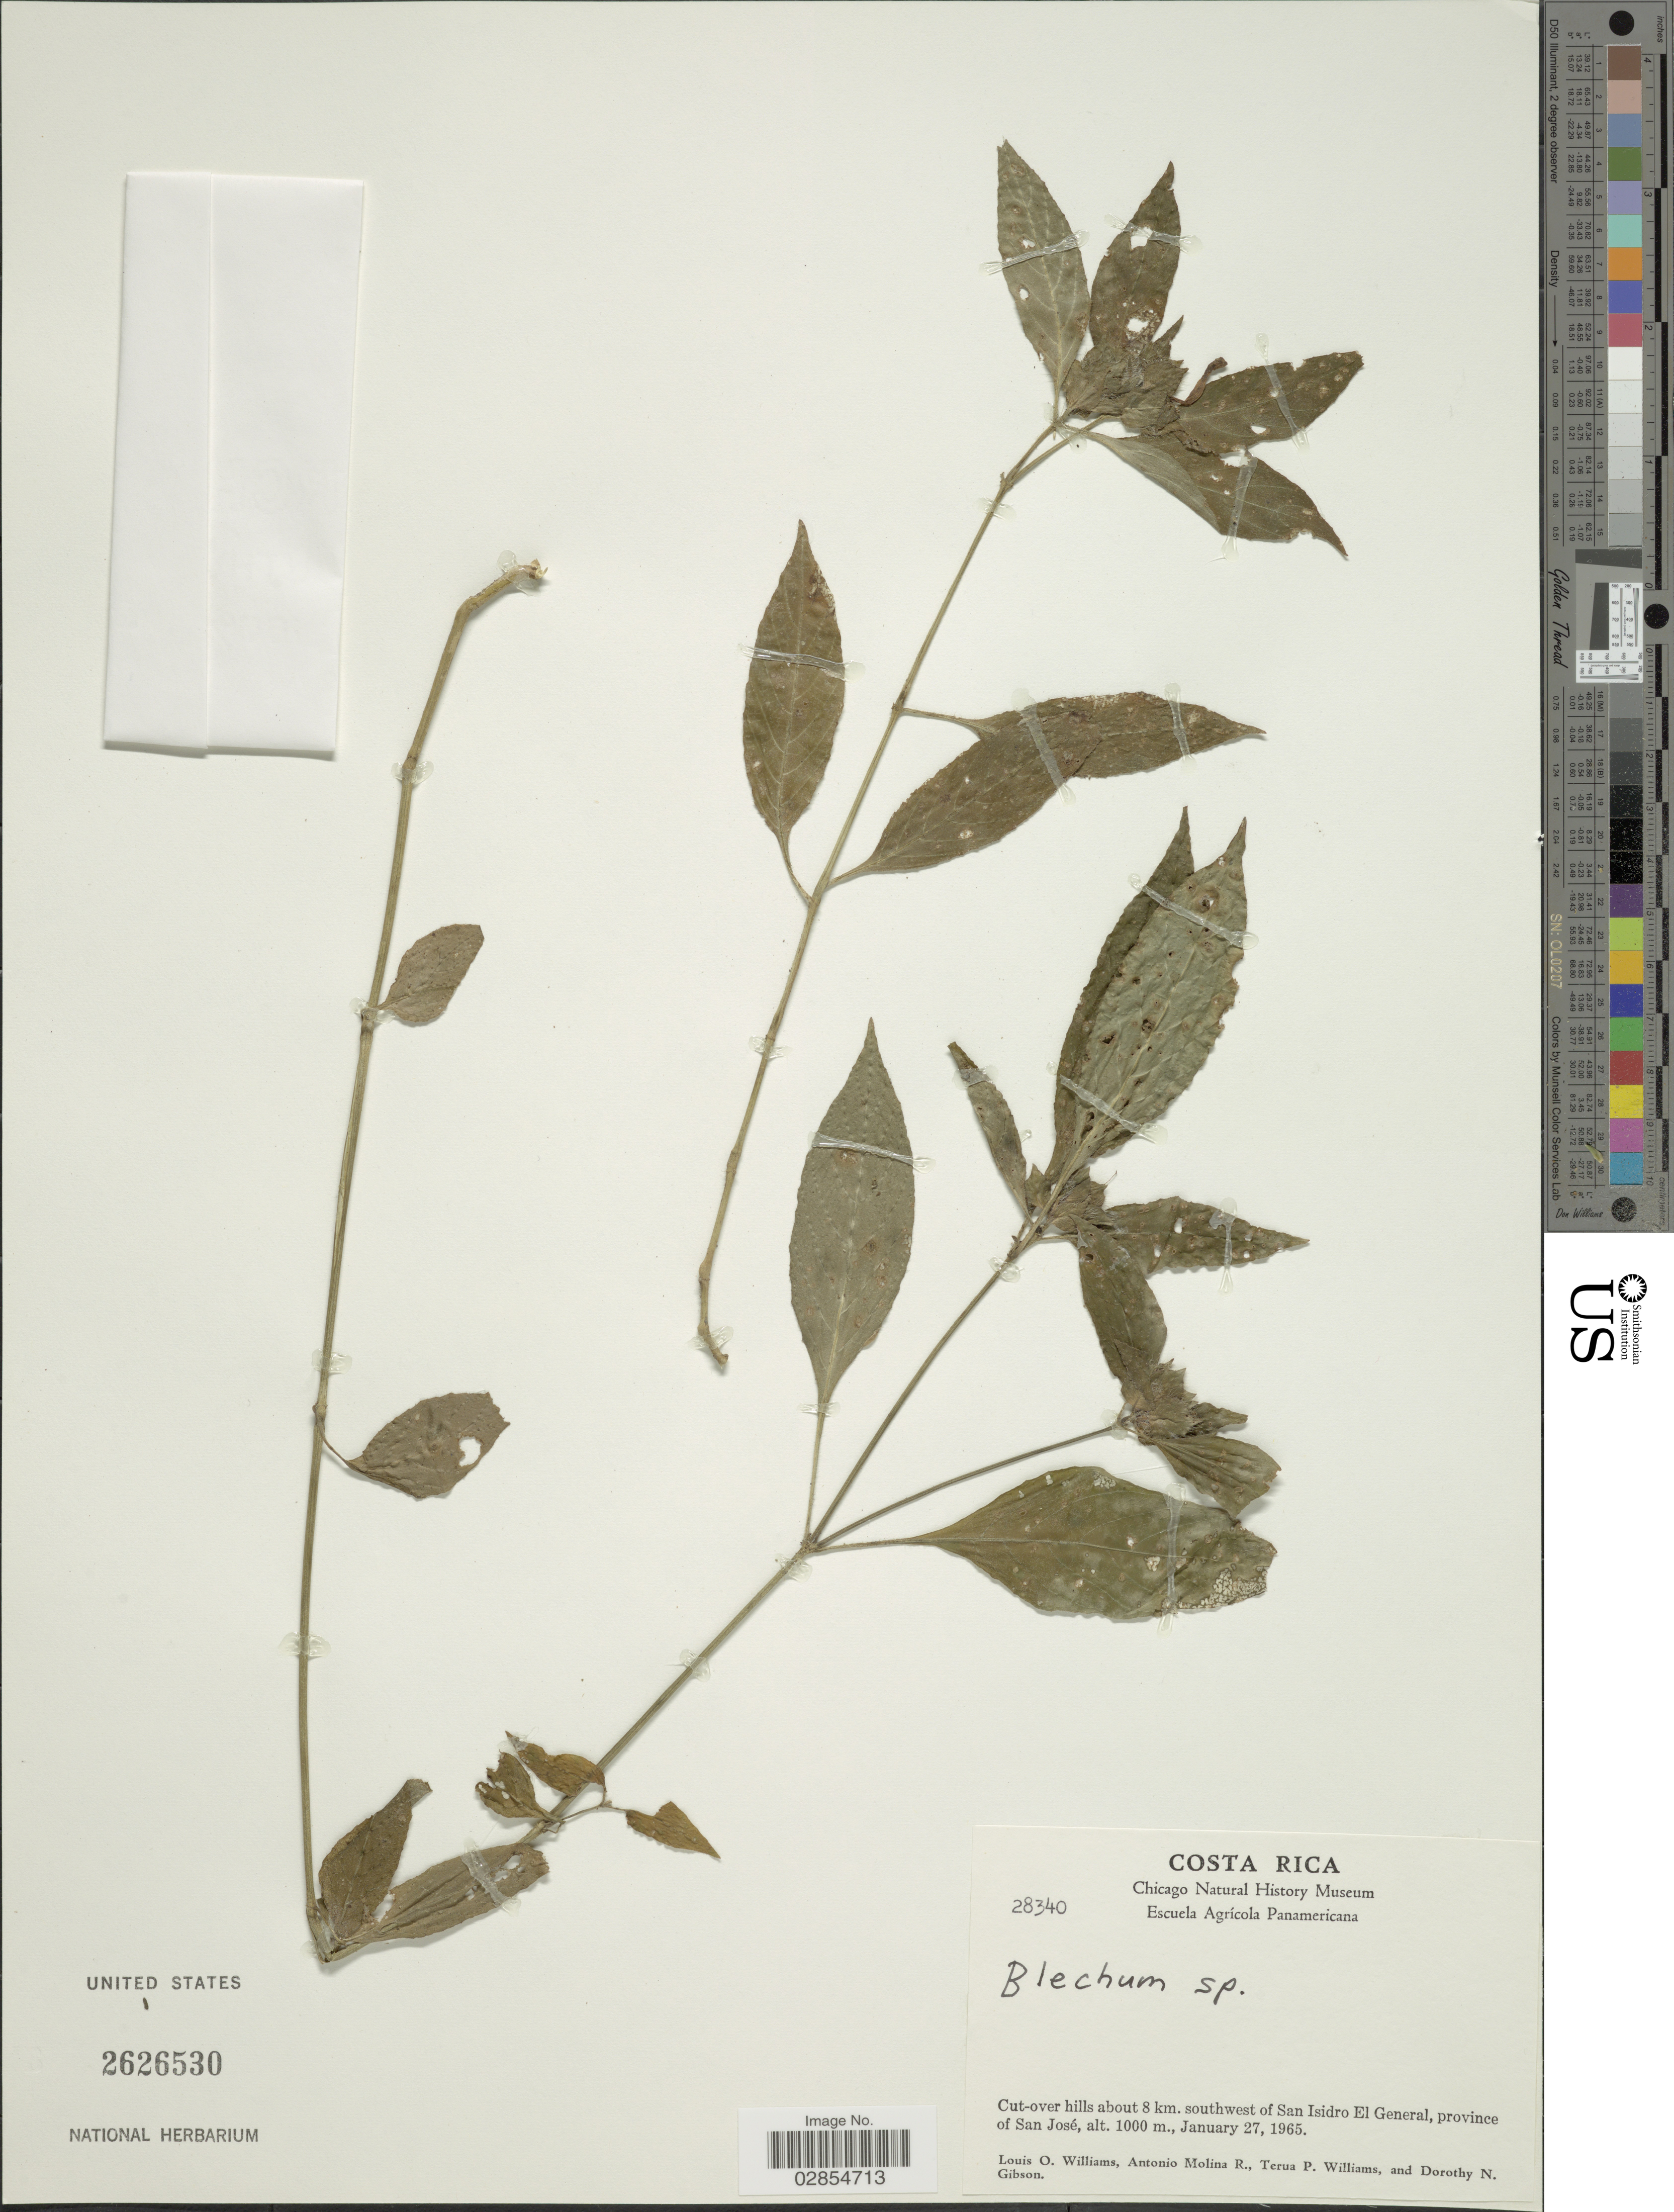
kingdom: Plantae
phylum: Tracheophyta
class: Magnoliopsida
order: Lamiales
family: Acanthaceae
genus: Blechum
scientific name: Blechum pyramidatum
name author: (Lam.) Urb.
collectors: L. O. Williams, A. Molina R., T. Williams & D. N. Gibson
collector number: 28340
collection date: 1965-01-27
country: Costa Rica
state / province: San José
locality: Cut-over hills about 8 km. southwest of San Isidro El General, province of San José.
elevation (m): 1000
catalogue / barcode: US 2626530